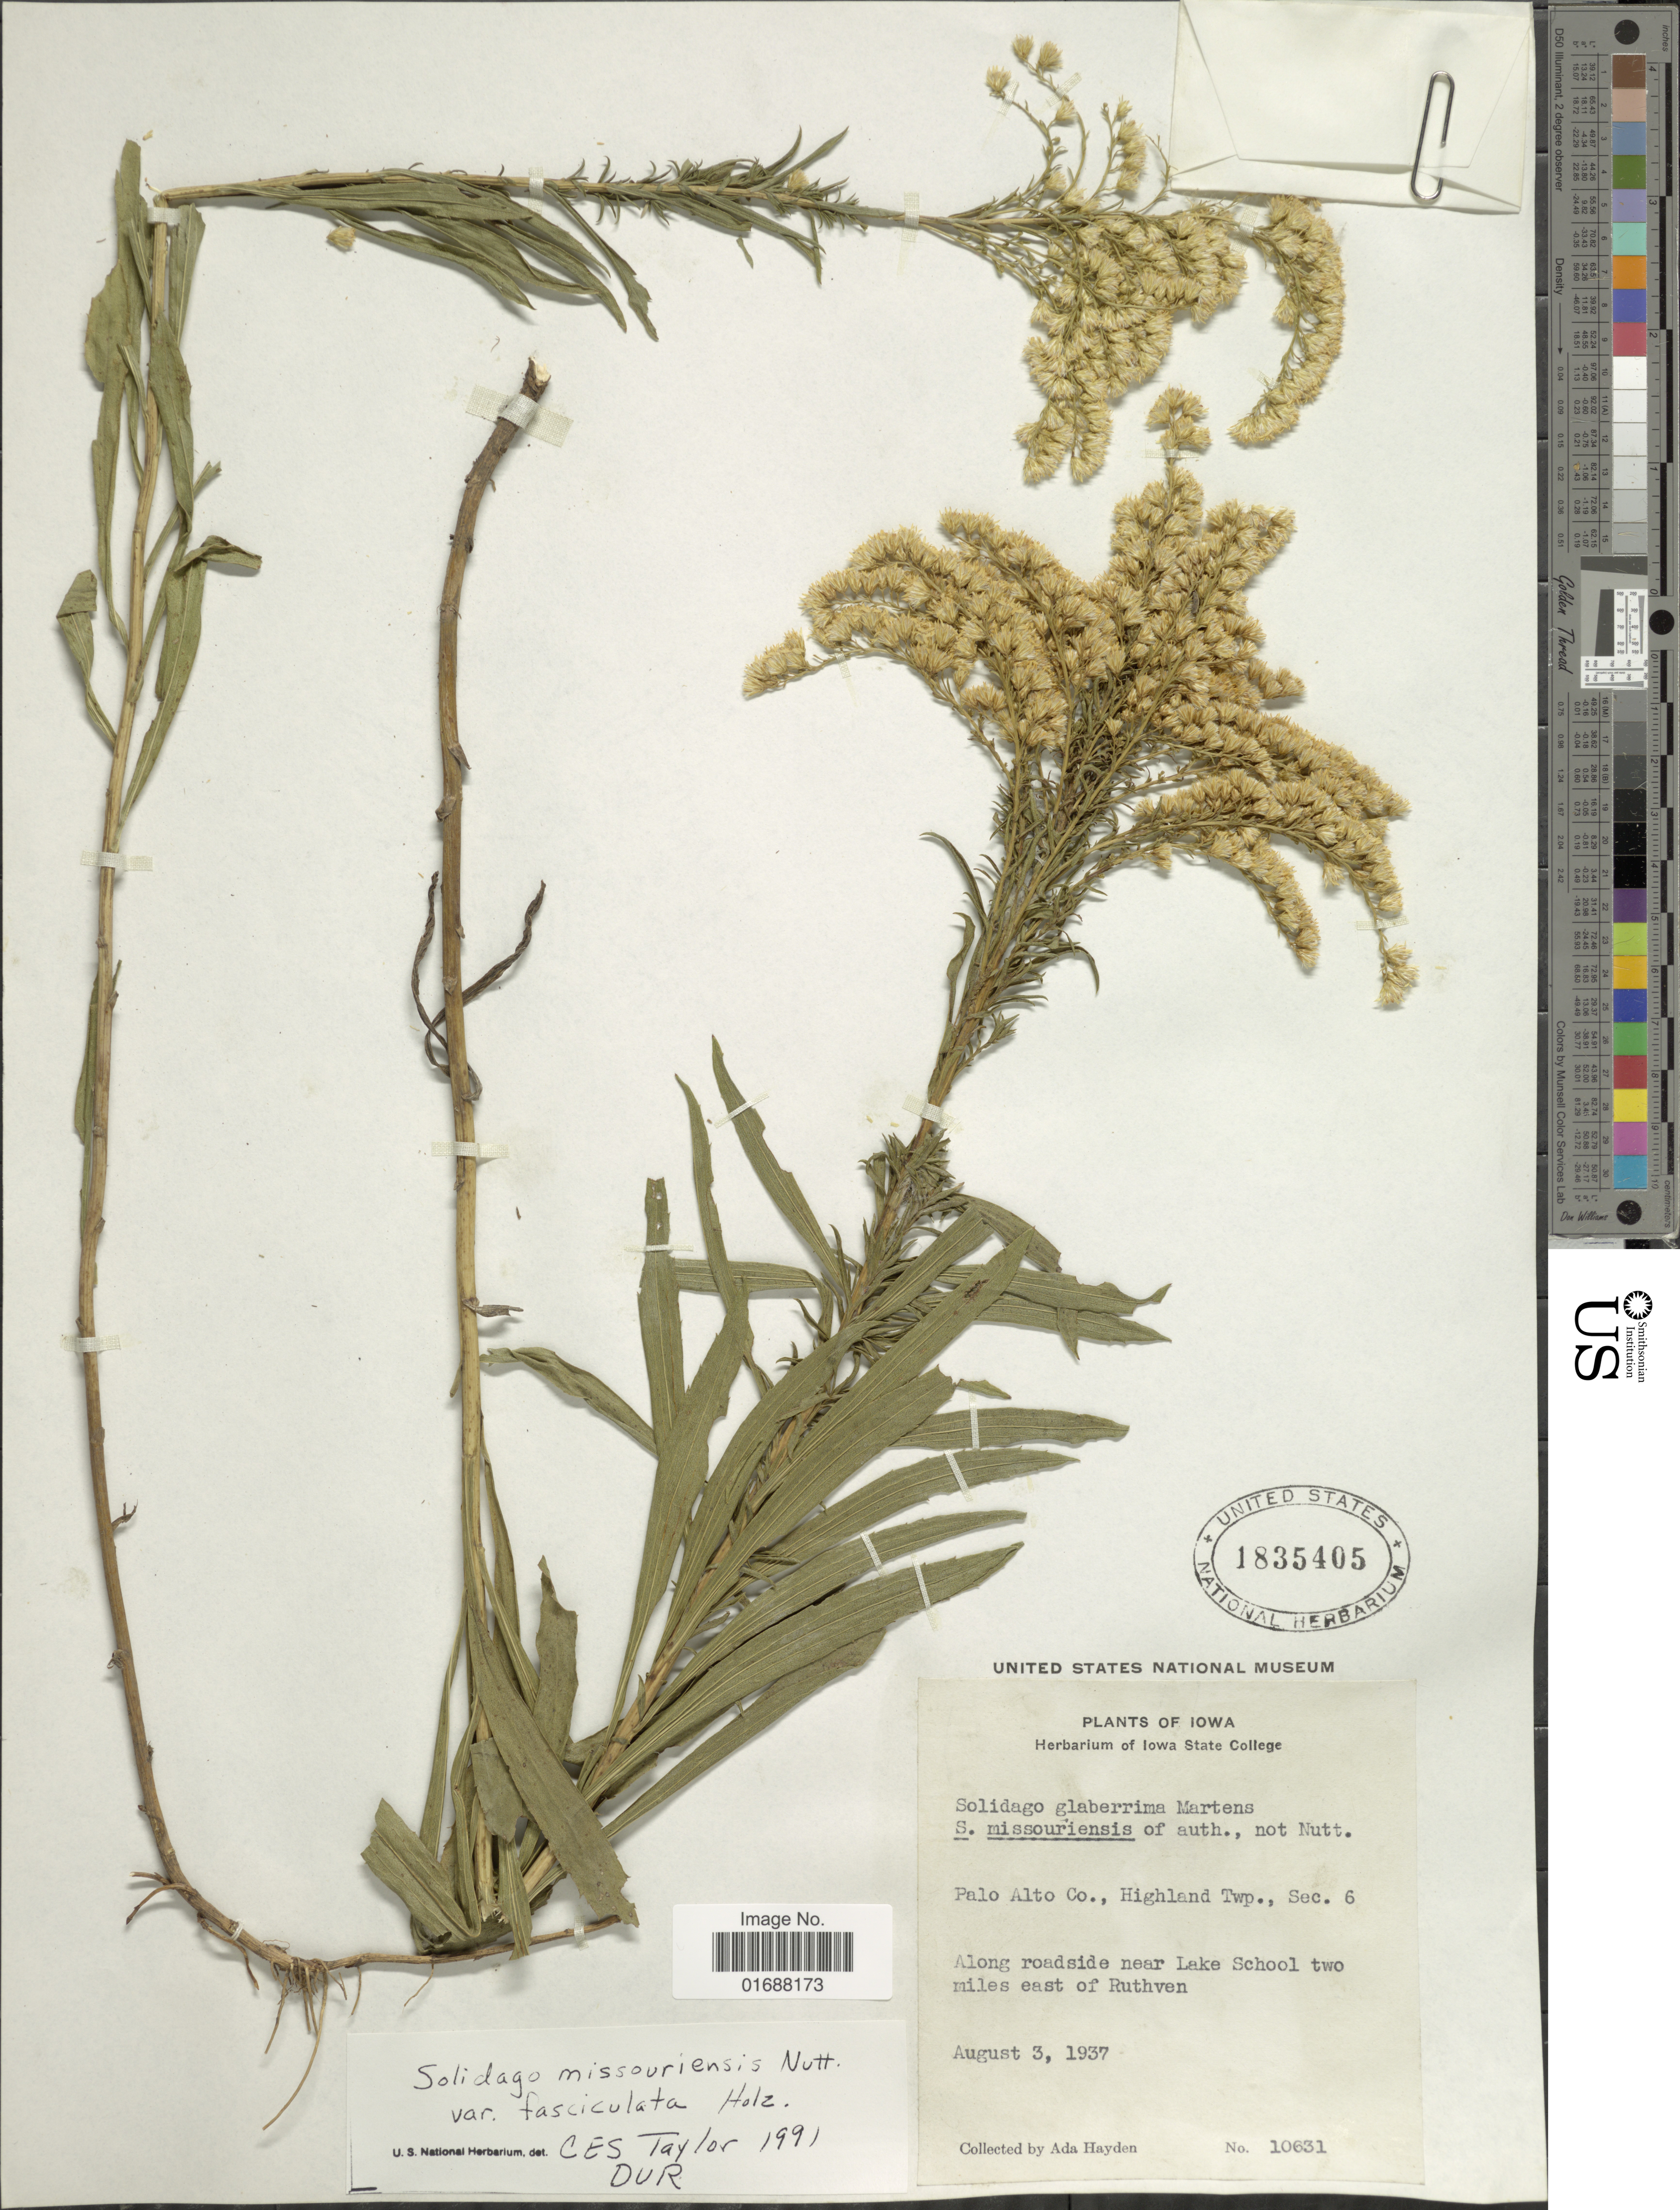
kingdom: Plantae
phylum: Tracheophyta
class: Magnoliopsida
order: Asterales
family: Asteraceae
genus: Solidago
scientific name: Solidago missouriensis var. fasciculata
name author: Holz.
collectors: Ada Hayden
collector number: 10631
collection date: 1937-08-03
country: United States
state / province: Iowa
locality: Iowa. Palo Alto Co., Highland Twp., Sec.6 Along roadside near Lake School two miles east of Ruthven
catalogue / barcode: US 1835405